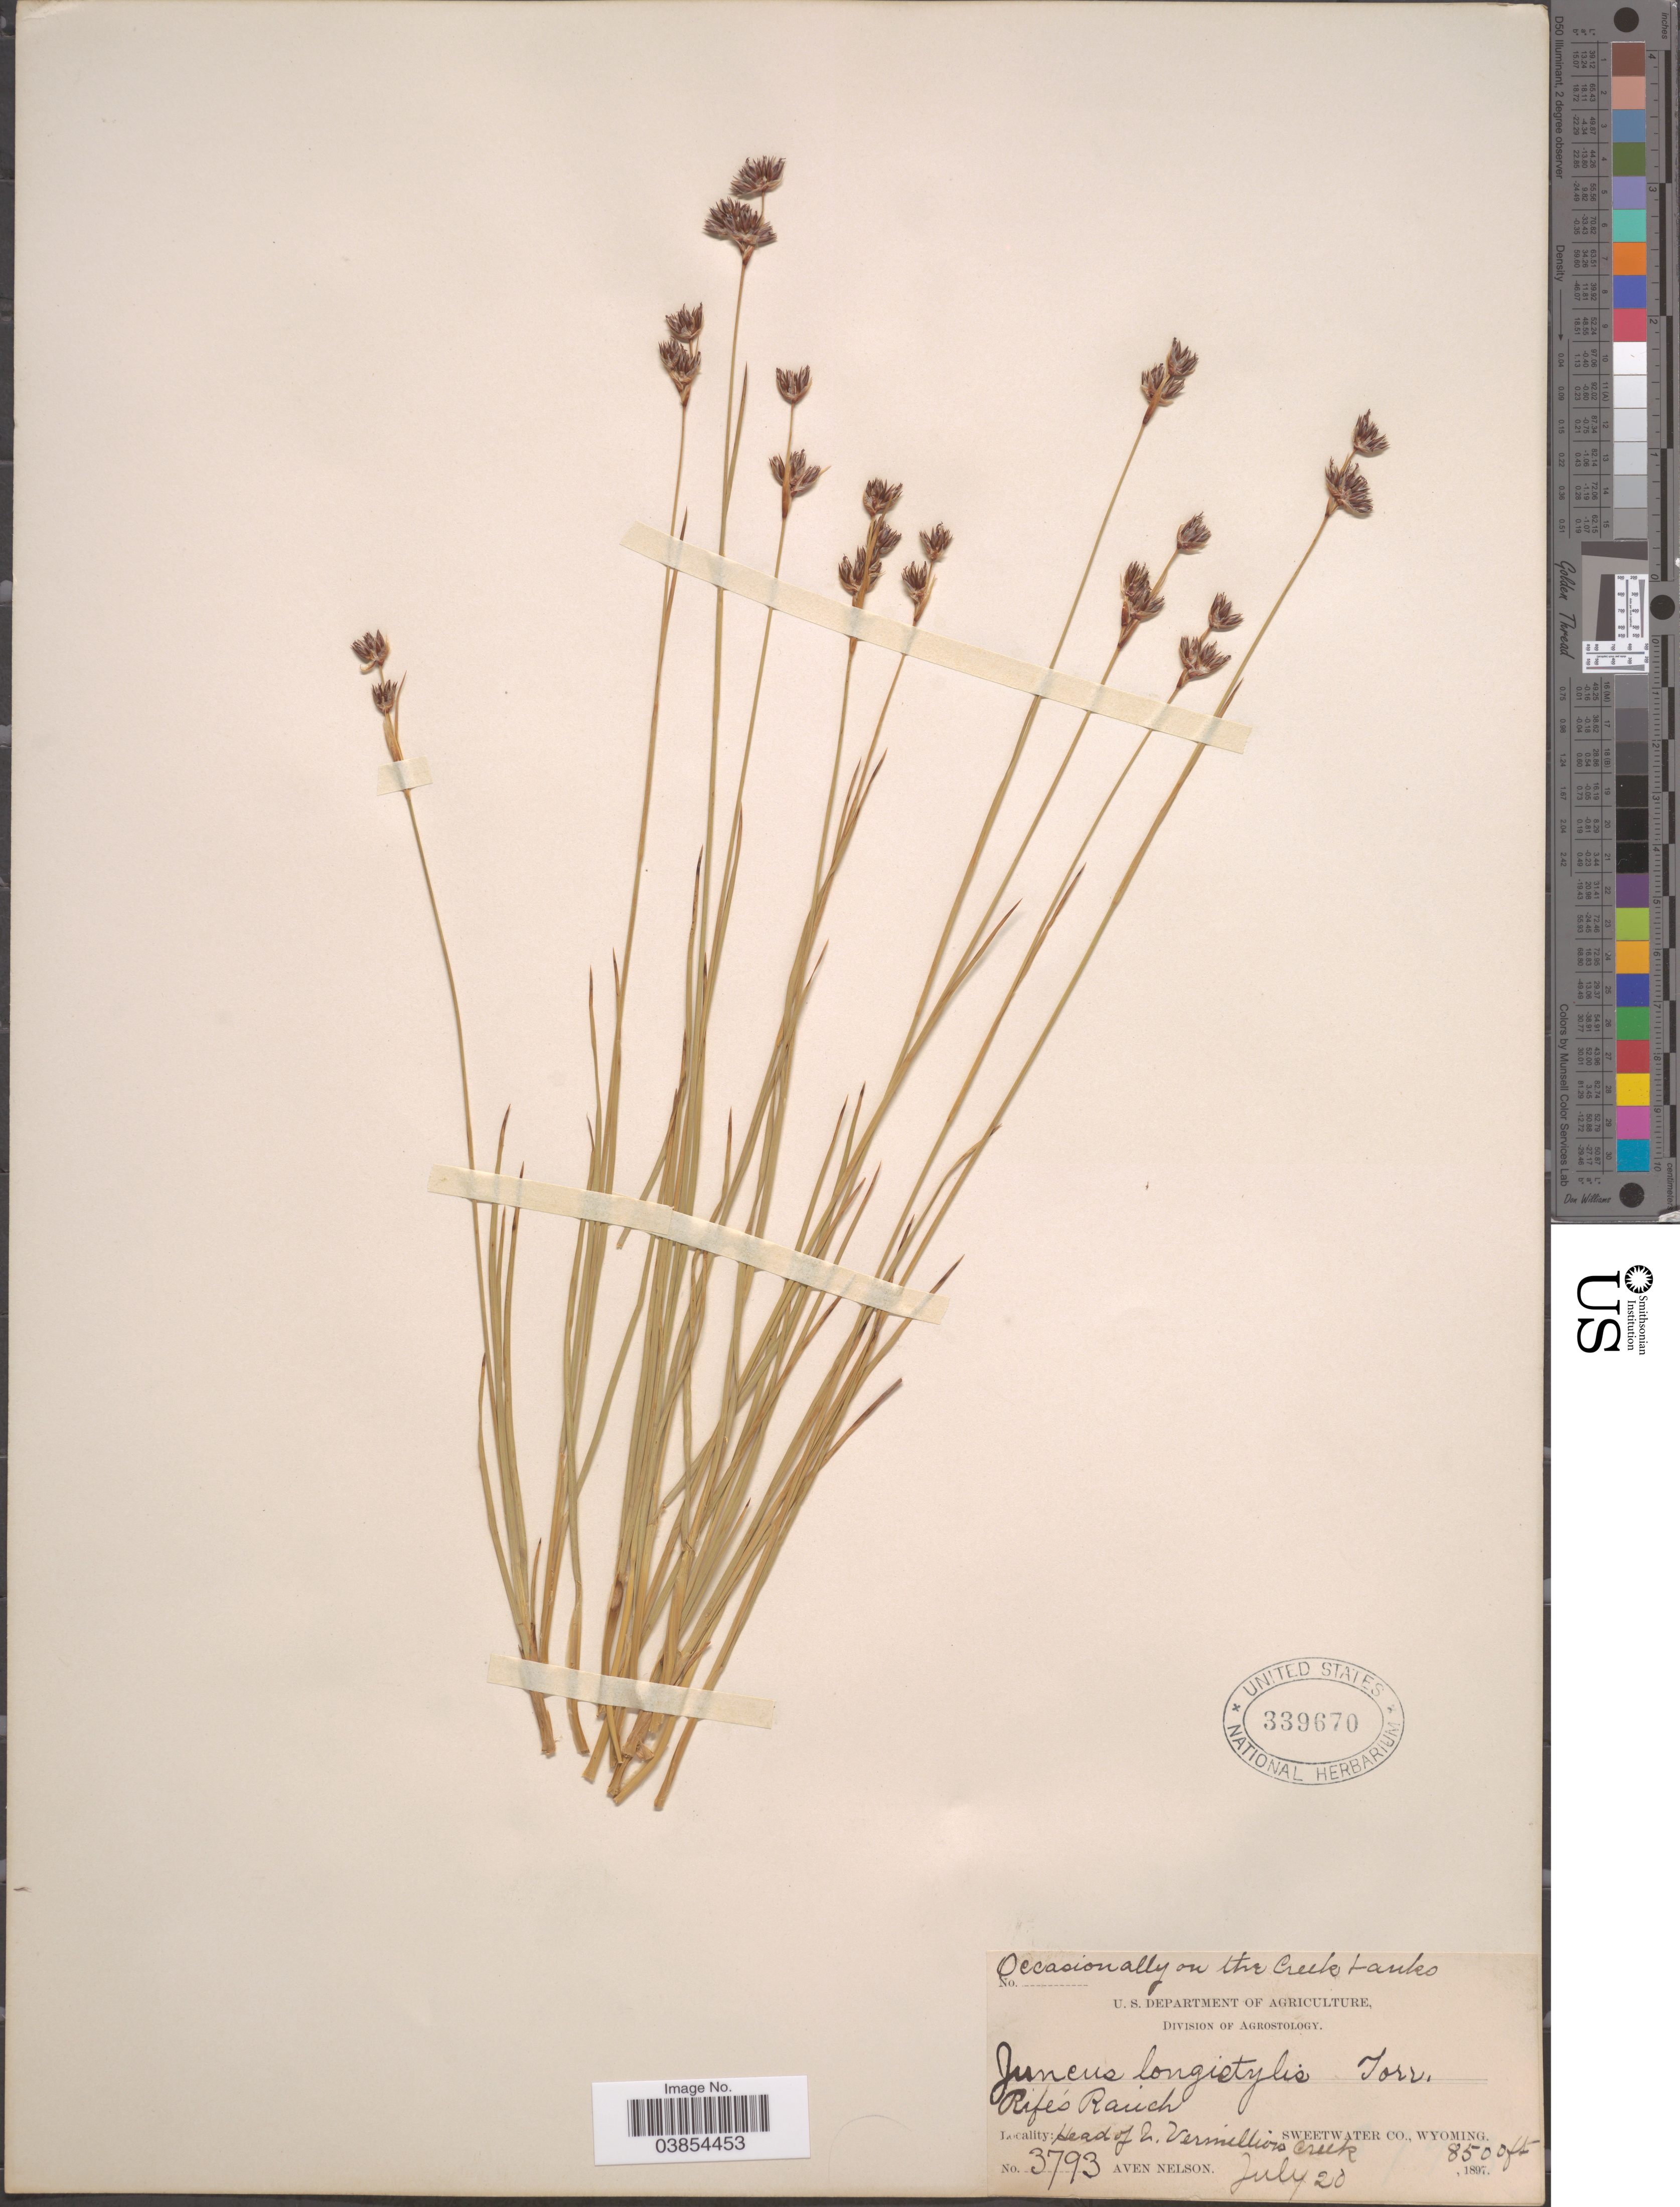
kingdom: Plantae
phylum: Tracheophyta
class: Liliopsida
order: Poales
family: Juncaceae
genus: Juncus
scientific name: Juncus longistylis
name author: Torr.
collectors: A. Nelson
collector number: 3793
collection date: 1897-07-20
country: United States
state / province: Wyoming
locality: Rife's Ranch. Head of N. Vermillions Creek, Sweetwater Co.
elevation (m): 2591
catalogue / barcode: US 339670